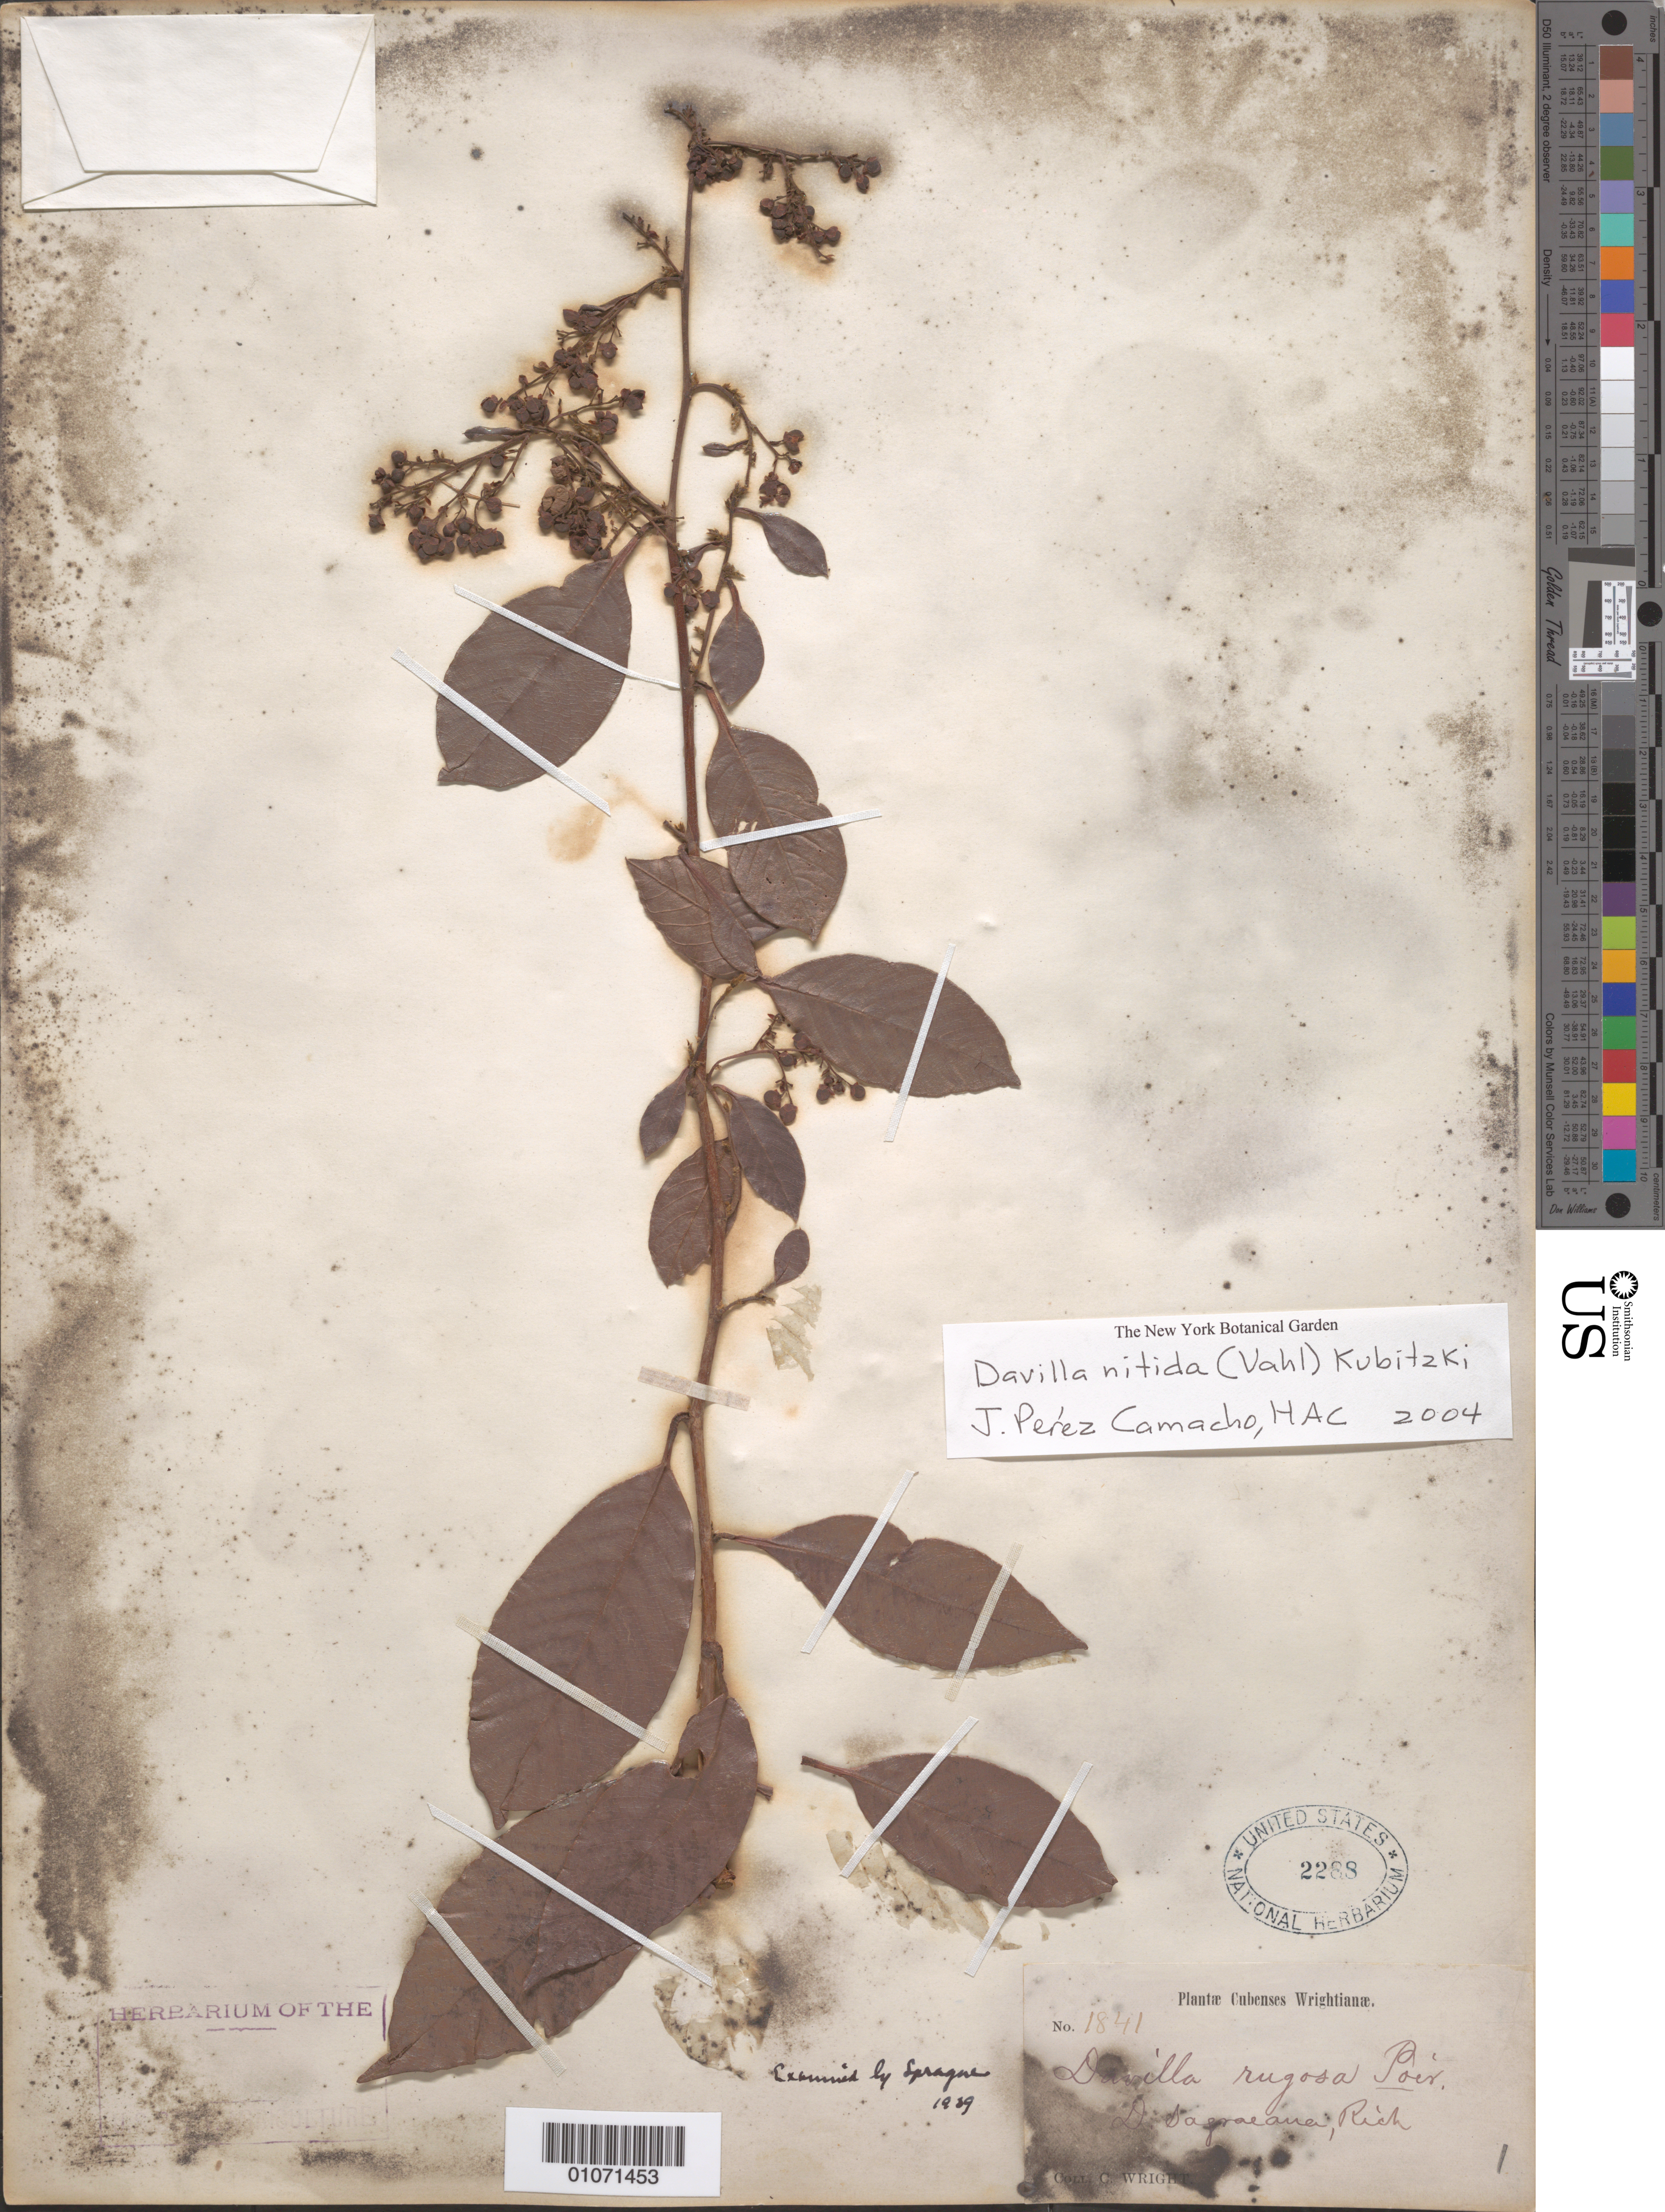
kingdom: Plantae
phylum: Tracheophyta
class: Magnoliopsida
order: Dilleniales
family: Dilleniaceae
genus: Davilla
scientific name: Davilla nitida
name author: (Vahl) Kubitzki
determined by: Peréz-Camacho, J.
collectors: C. Wright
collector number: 1841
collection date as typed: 1800 to 1899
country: Cuba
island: Cuba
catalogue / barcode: US 2288